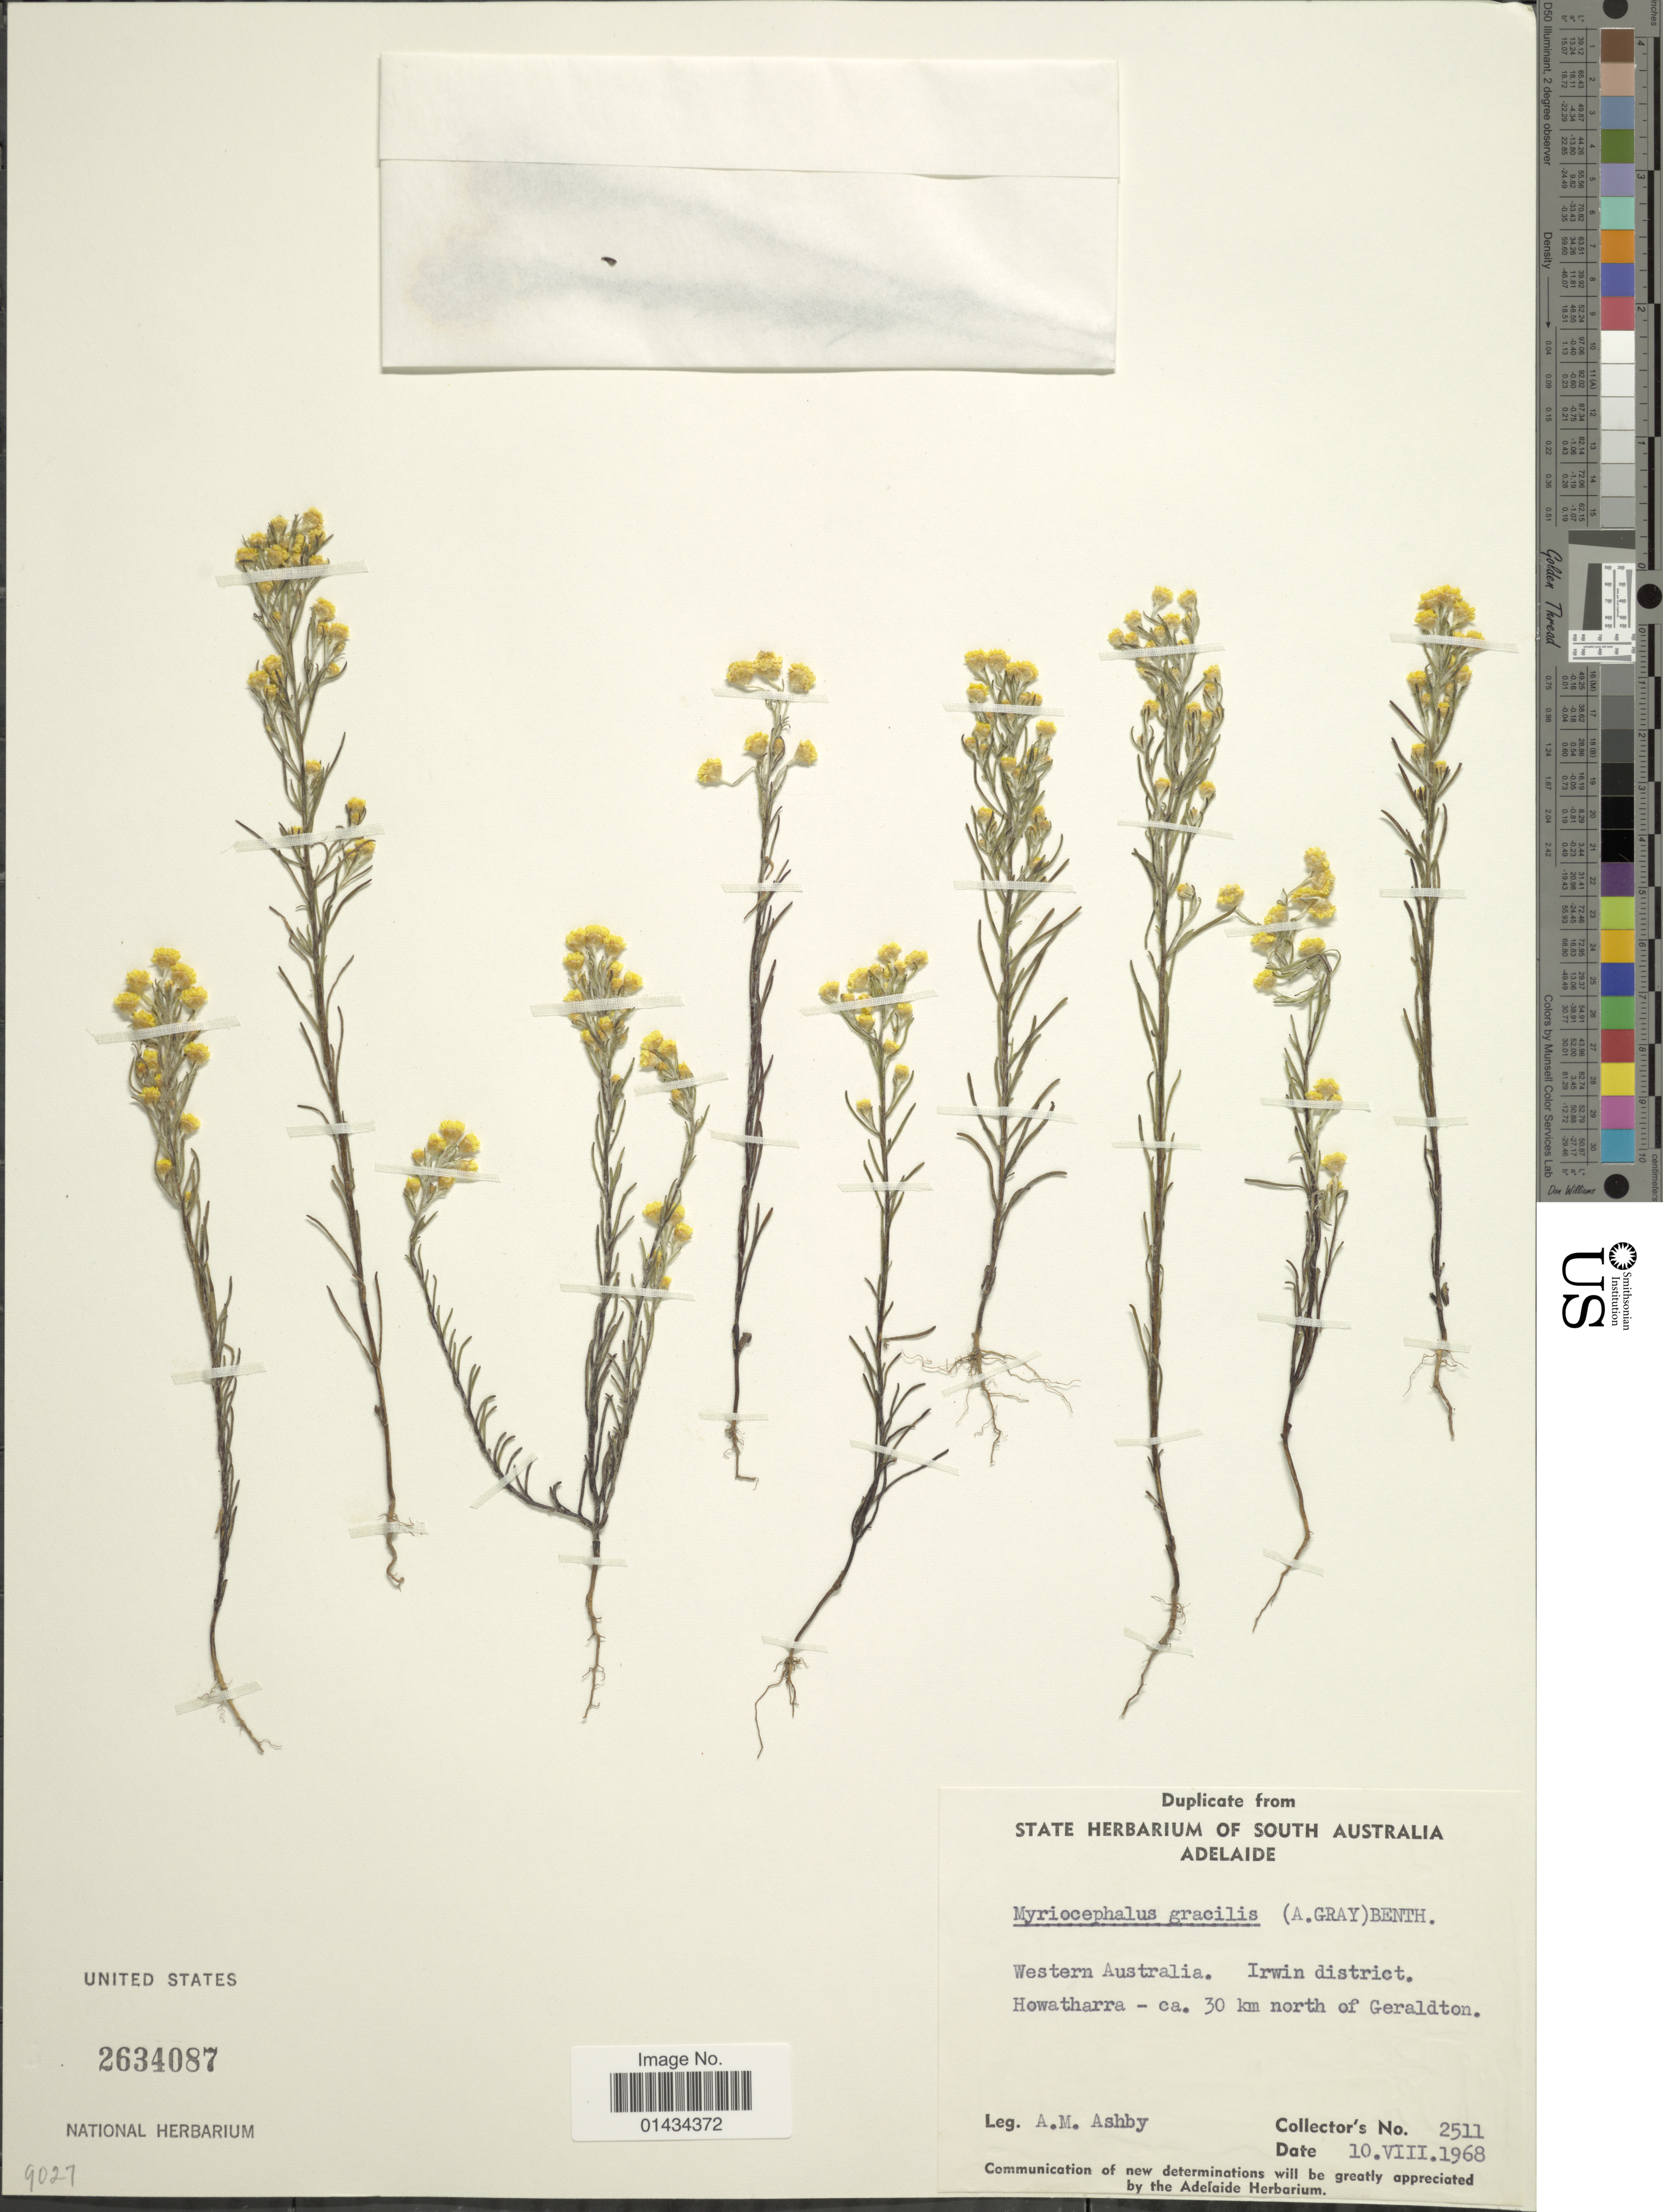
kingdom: Plantae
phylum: Tracheophyta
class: Magnoliopsida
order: Asterales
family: Asteraceae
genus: Myriocephalus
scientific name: Myriocephalus gracelis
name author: (A. Gray) Benth.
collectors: A. Ashby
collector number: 2511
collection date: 1968-08-10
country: Australia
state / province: Western Australia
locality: Irwin District, Howatharra, ca. 30 km north of Geraldton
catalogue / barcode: US 2634087